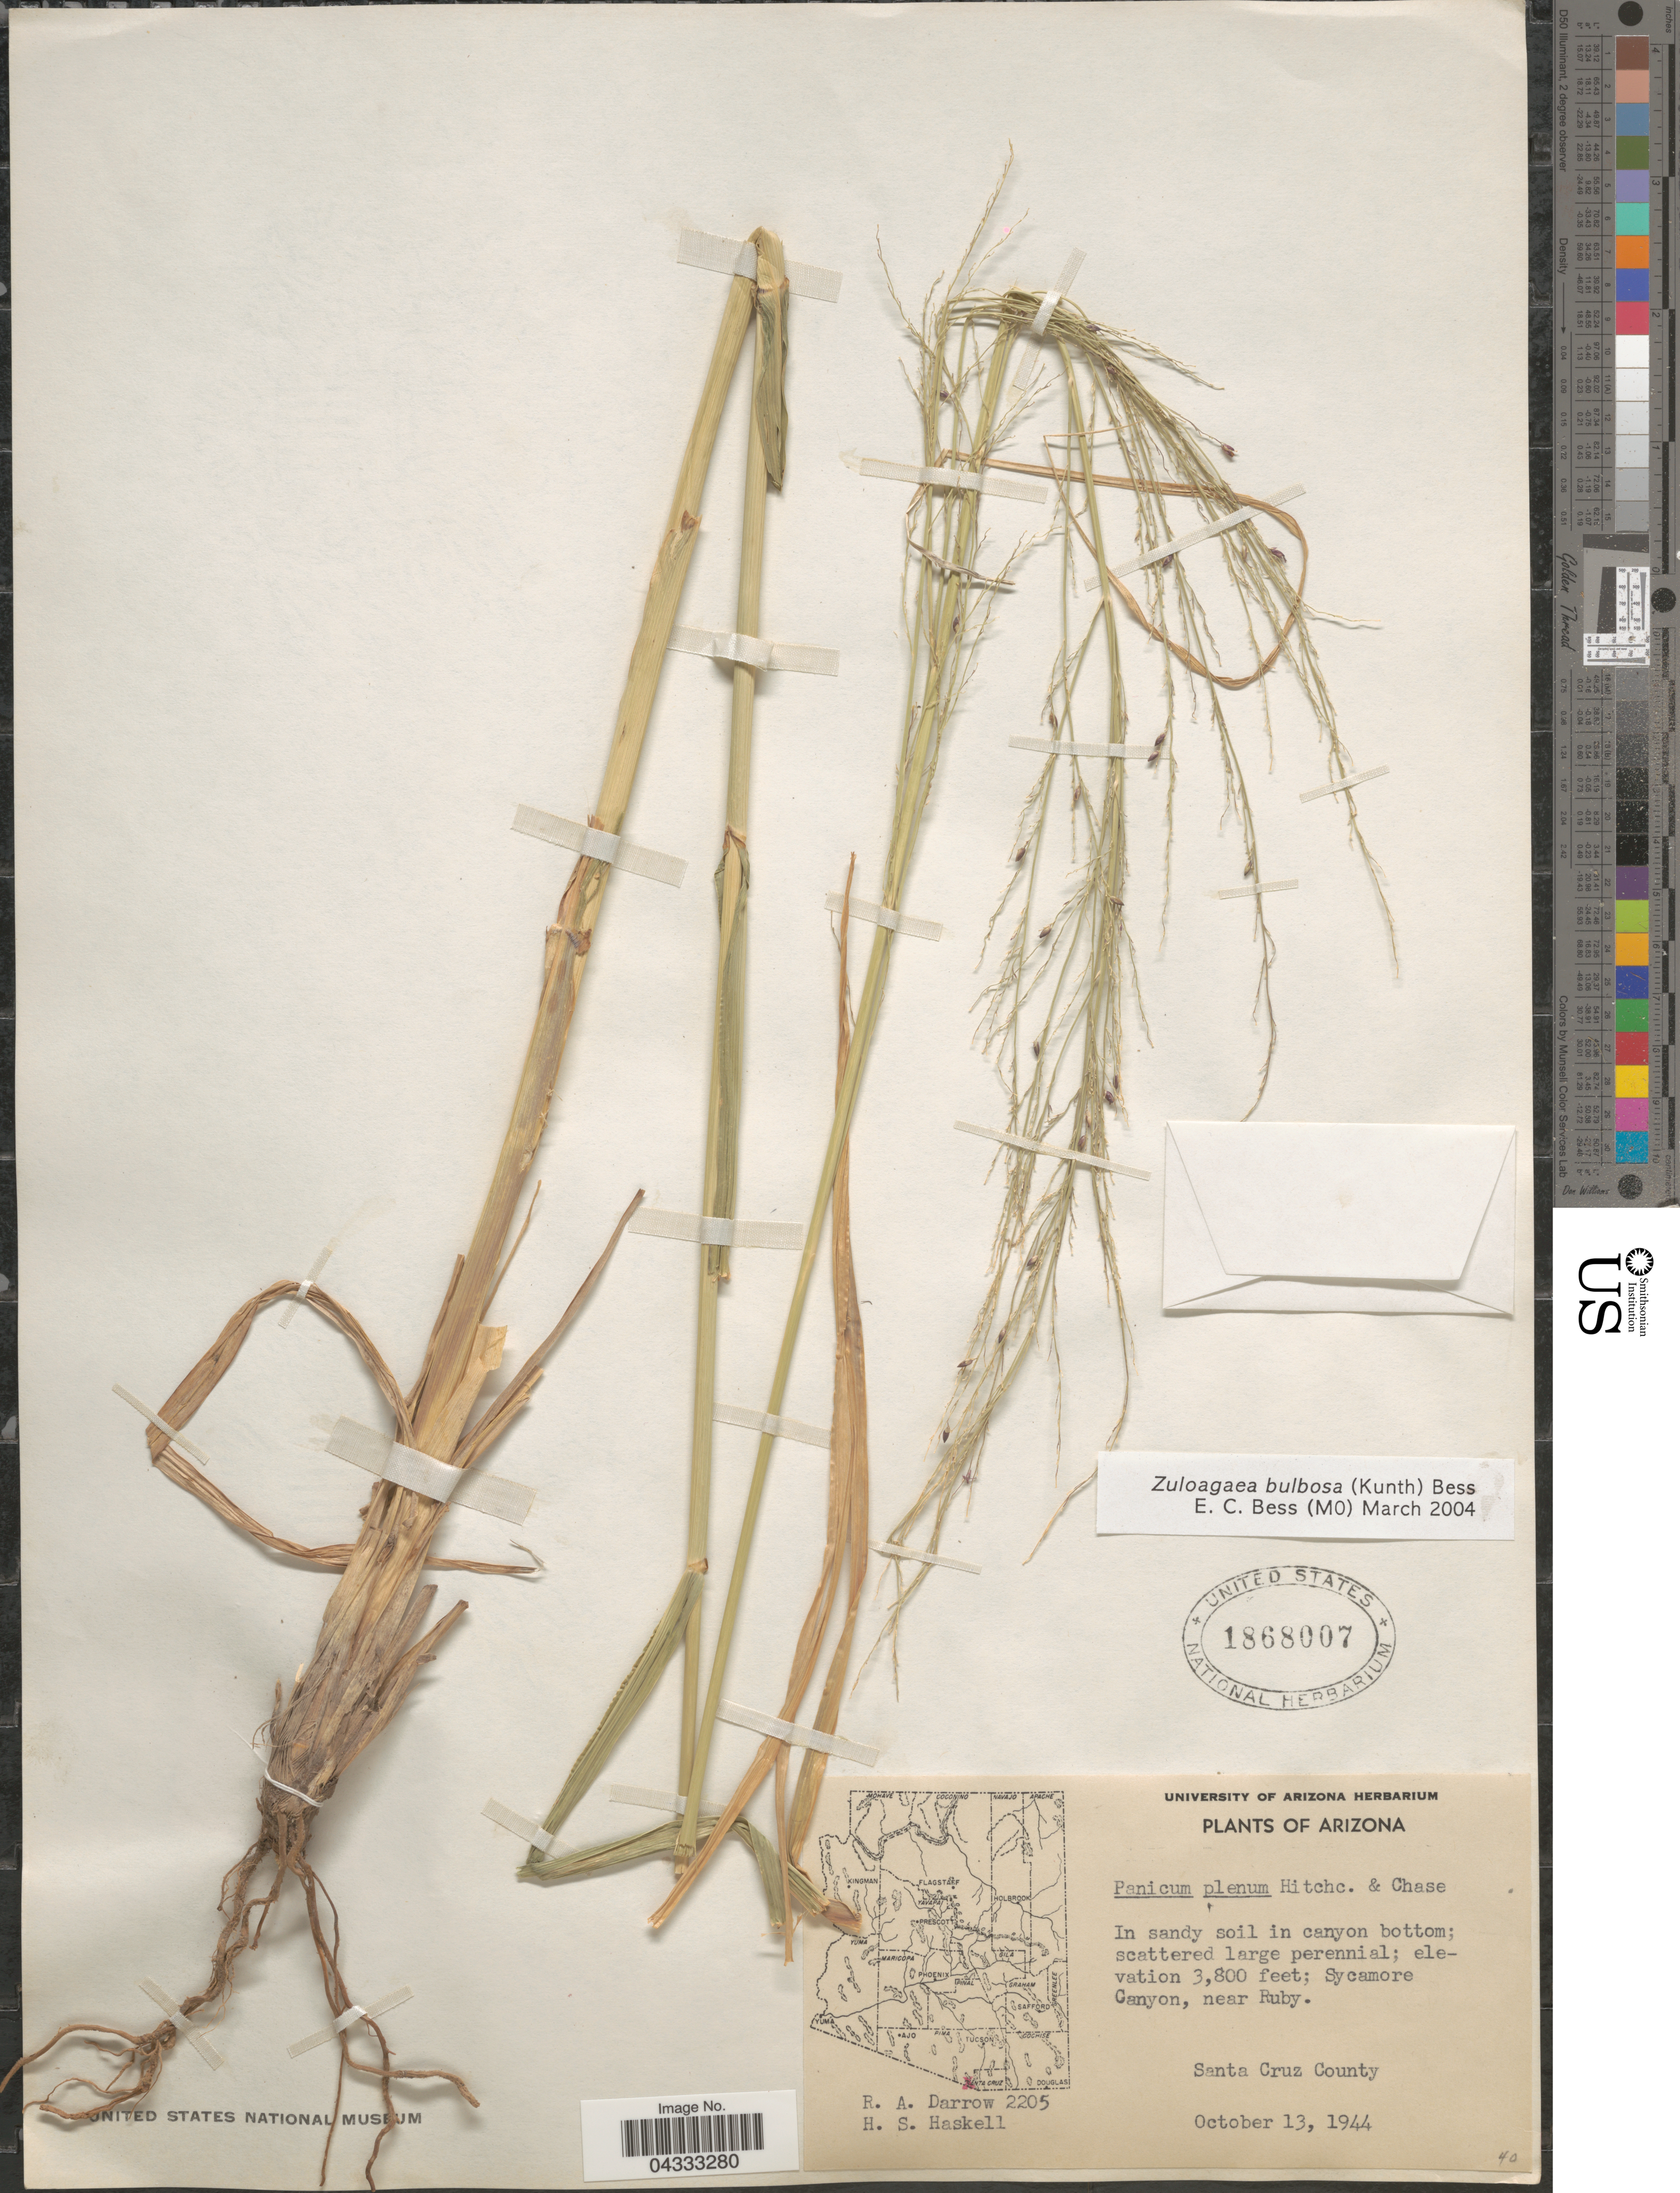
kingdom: Plantae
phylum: Tracheophyta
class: Liliopsida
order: Poales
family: Poaceae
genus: Zuloagaea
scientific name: Zuloagaea bulbosa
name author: (Kunth) E. Bess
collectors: R. A. Darrow & H. Haskell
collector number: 2205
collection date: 1944-10-13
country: United States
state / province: Arizona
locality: In sandy soil in canyon bottom. Sycamore Canyon, near Ruby. Santa Cruz County.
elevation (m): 1158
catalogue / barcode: US 1868007